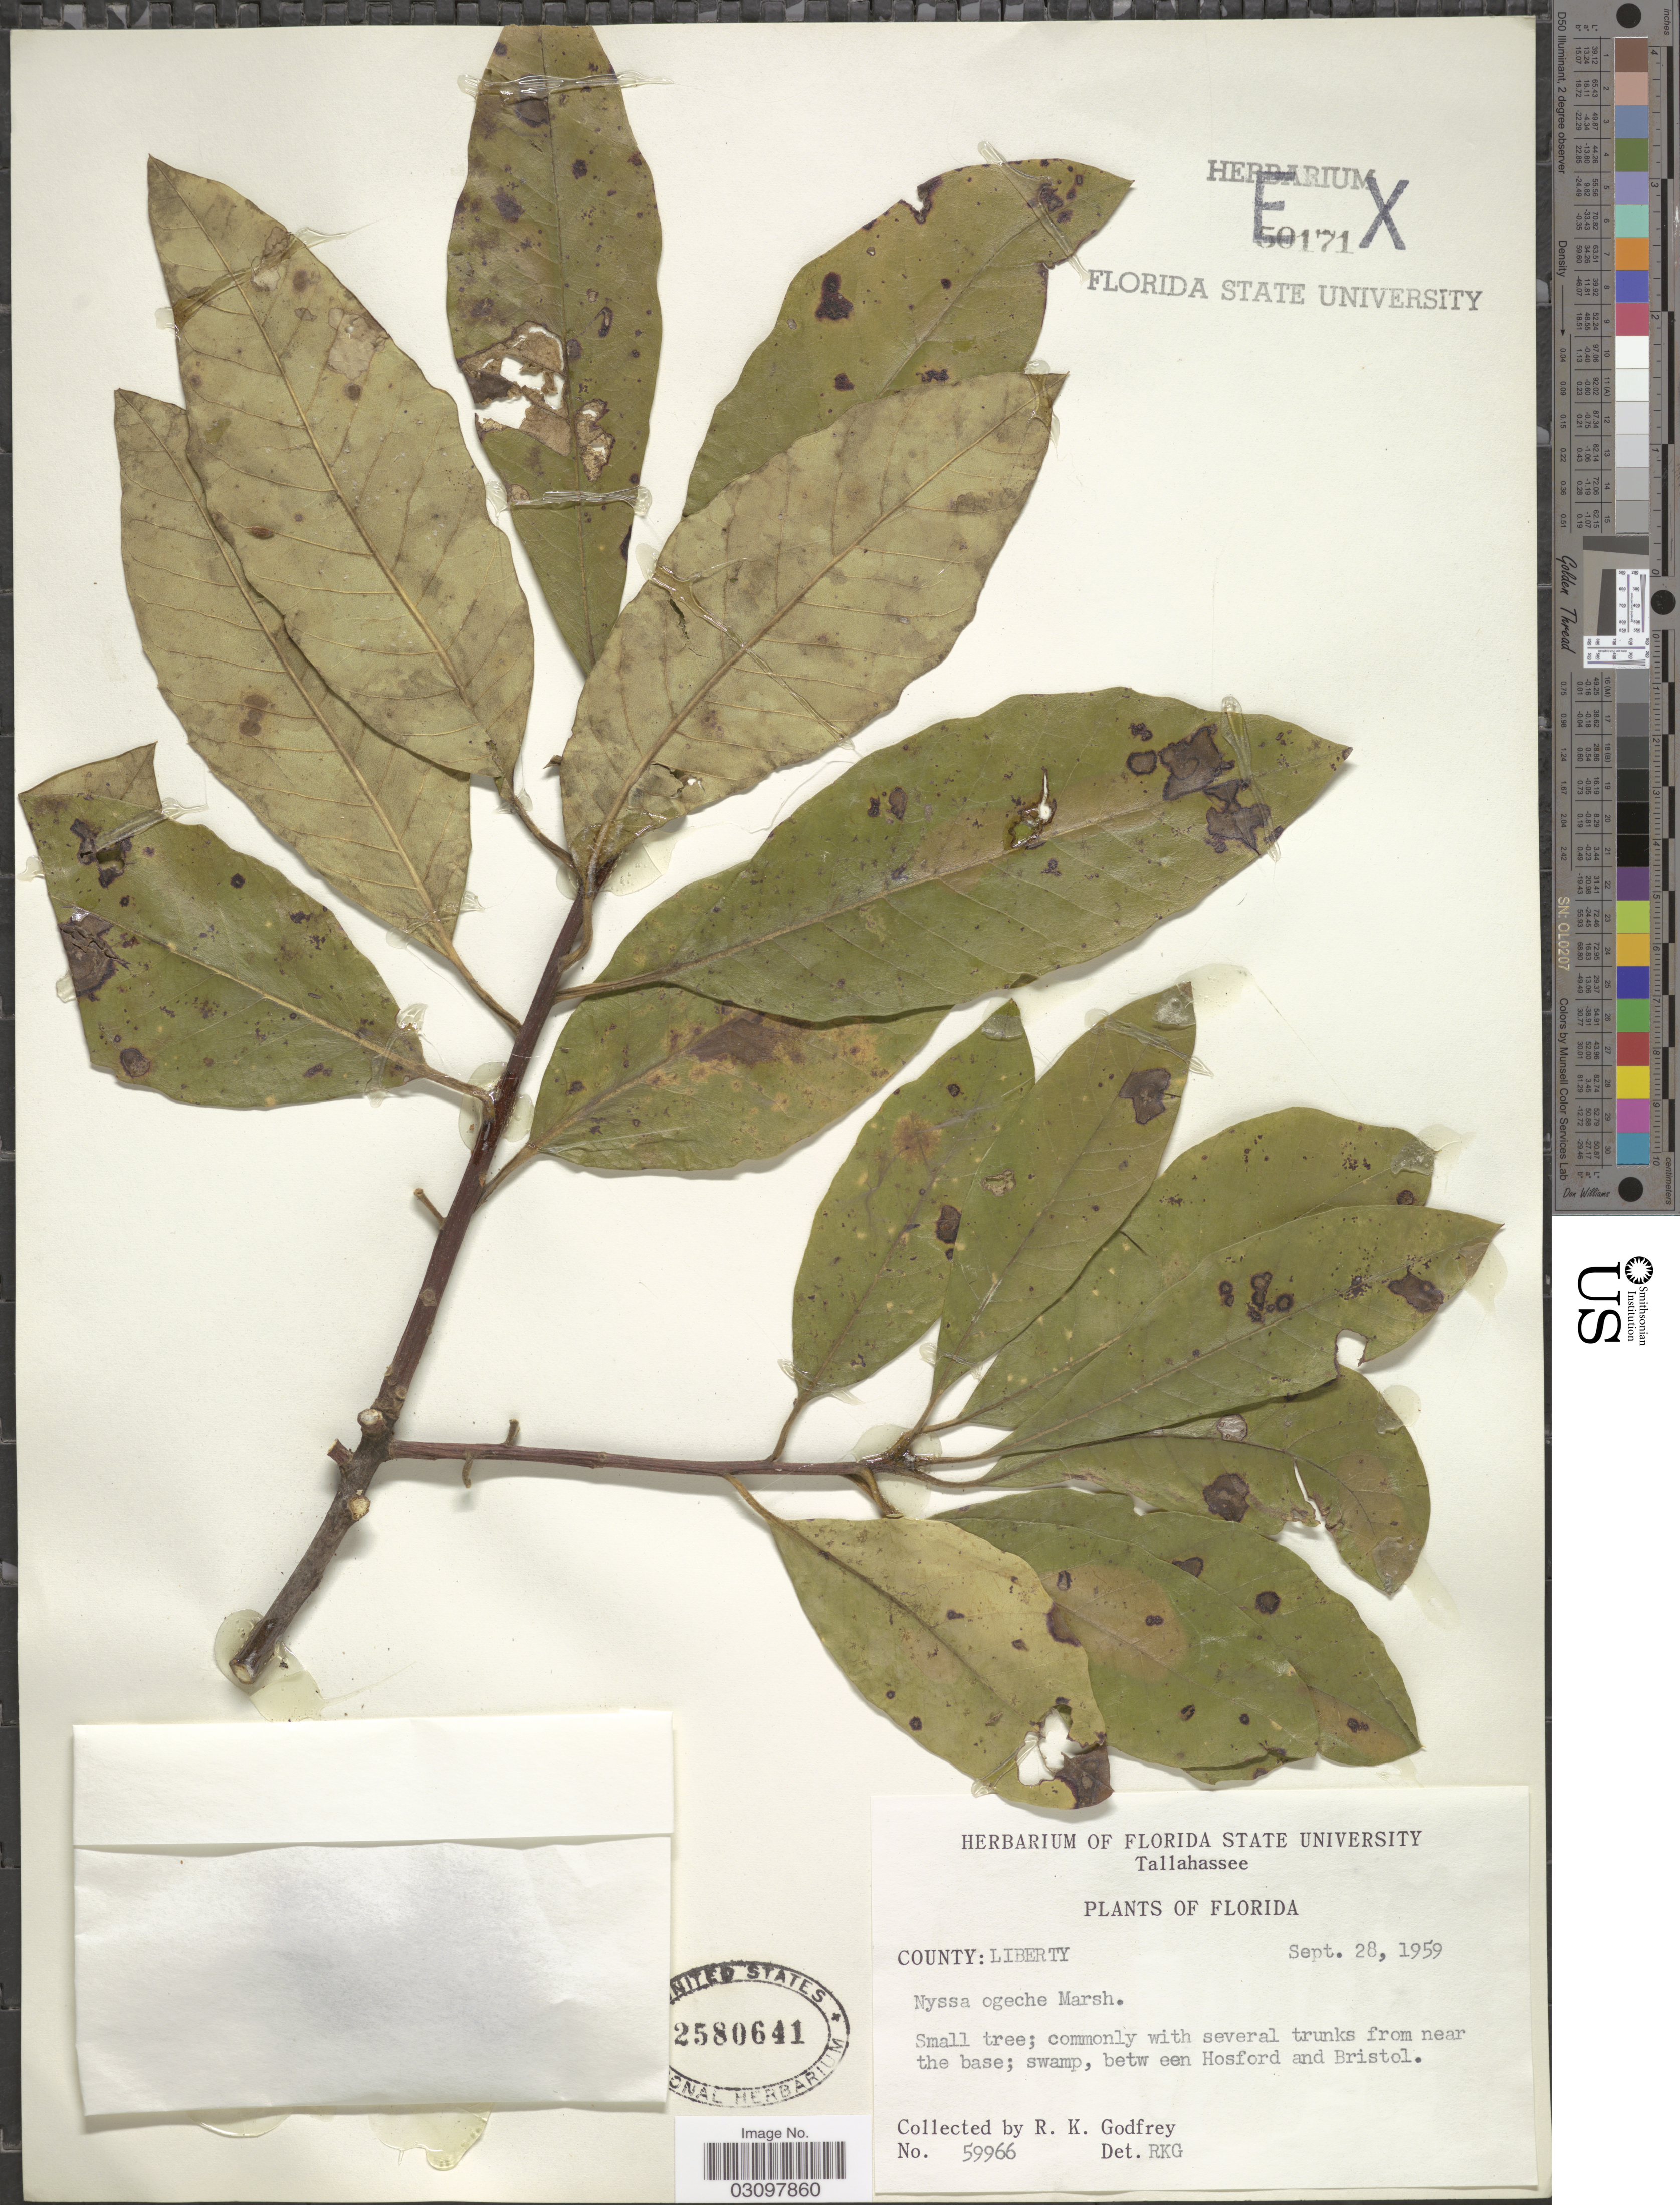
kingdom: Plantae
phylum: Tracheophyta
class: Magnoliopsida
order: Cornales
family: Nyssaceae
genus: Nyssa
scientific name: Nyssa ogeche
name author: W. Bartram ex Marshall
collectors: R. K. Godfrey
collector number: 59966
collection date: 1959-09-28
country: United States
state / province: Florida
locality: County: Liberty. Near the base; swamp, betw een Hosford and Bristol.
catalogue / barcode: US 2580641